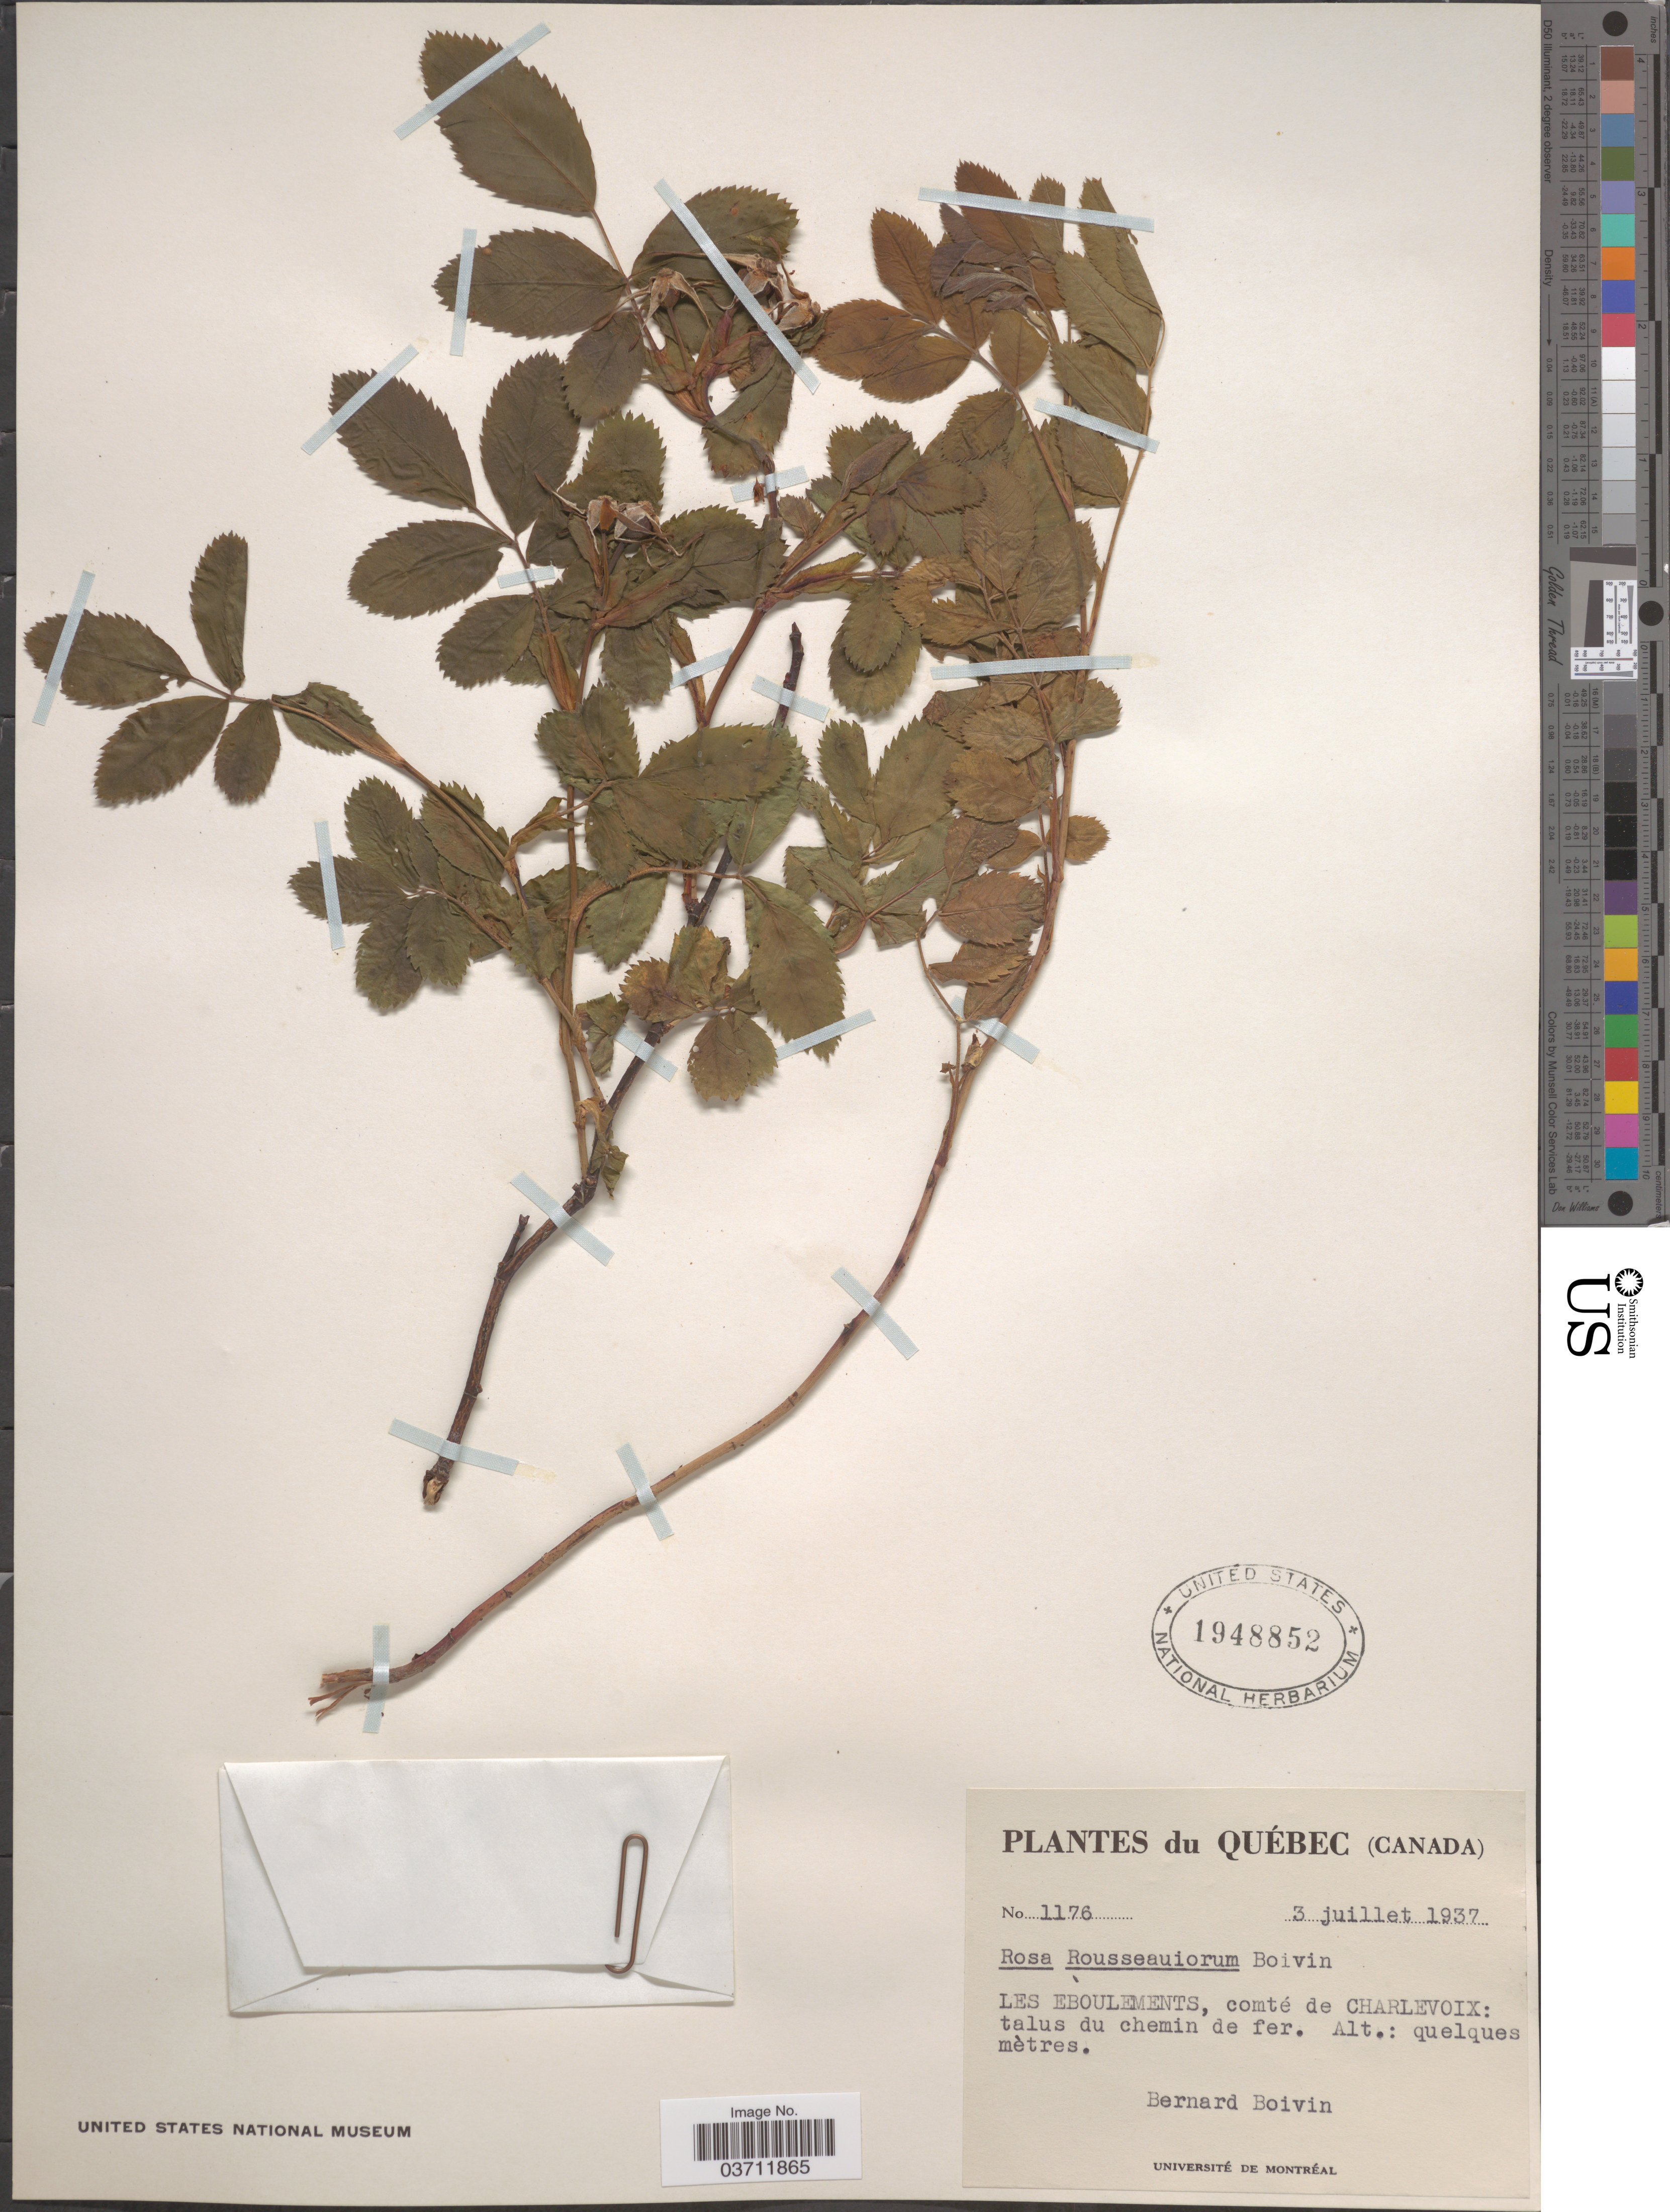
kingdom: Plantae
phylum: Tracheophyta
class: Magnoliopsida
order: Rosales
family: Rosaceae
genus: Rosa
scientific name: Rosa rousseauiorum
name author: B. Boivin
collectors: J. R. B. Boivin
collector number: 1176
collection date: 1937-07-03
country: Canada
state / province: Quebec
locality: Les Eboulements, comté de Charlevoix: talus du chemin de fer.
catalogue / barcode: US 1948852